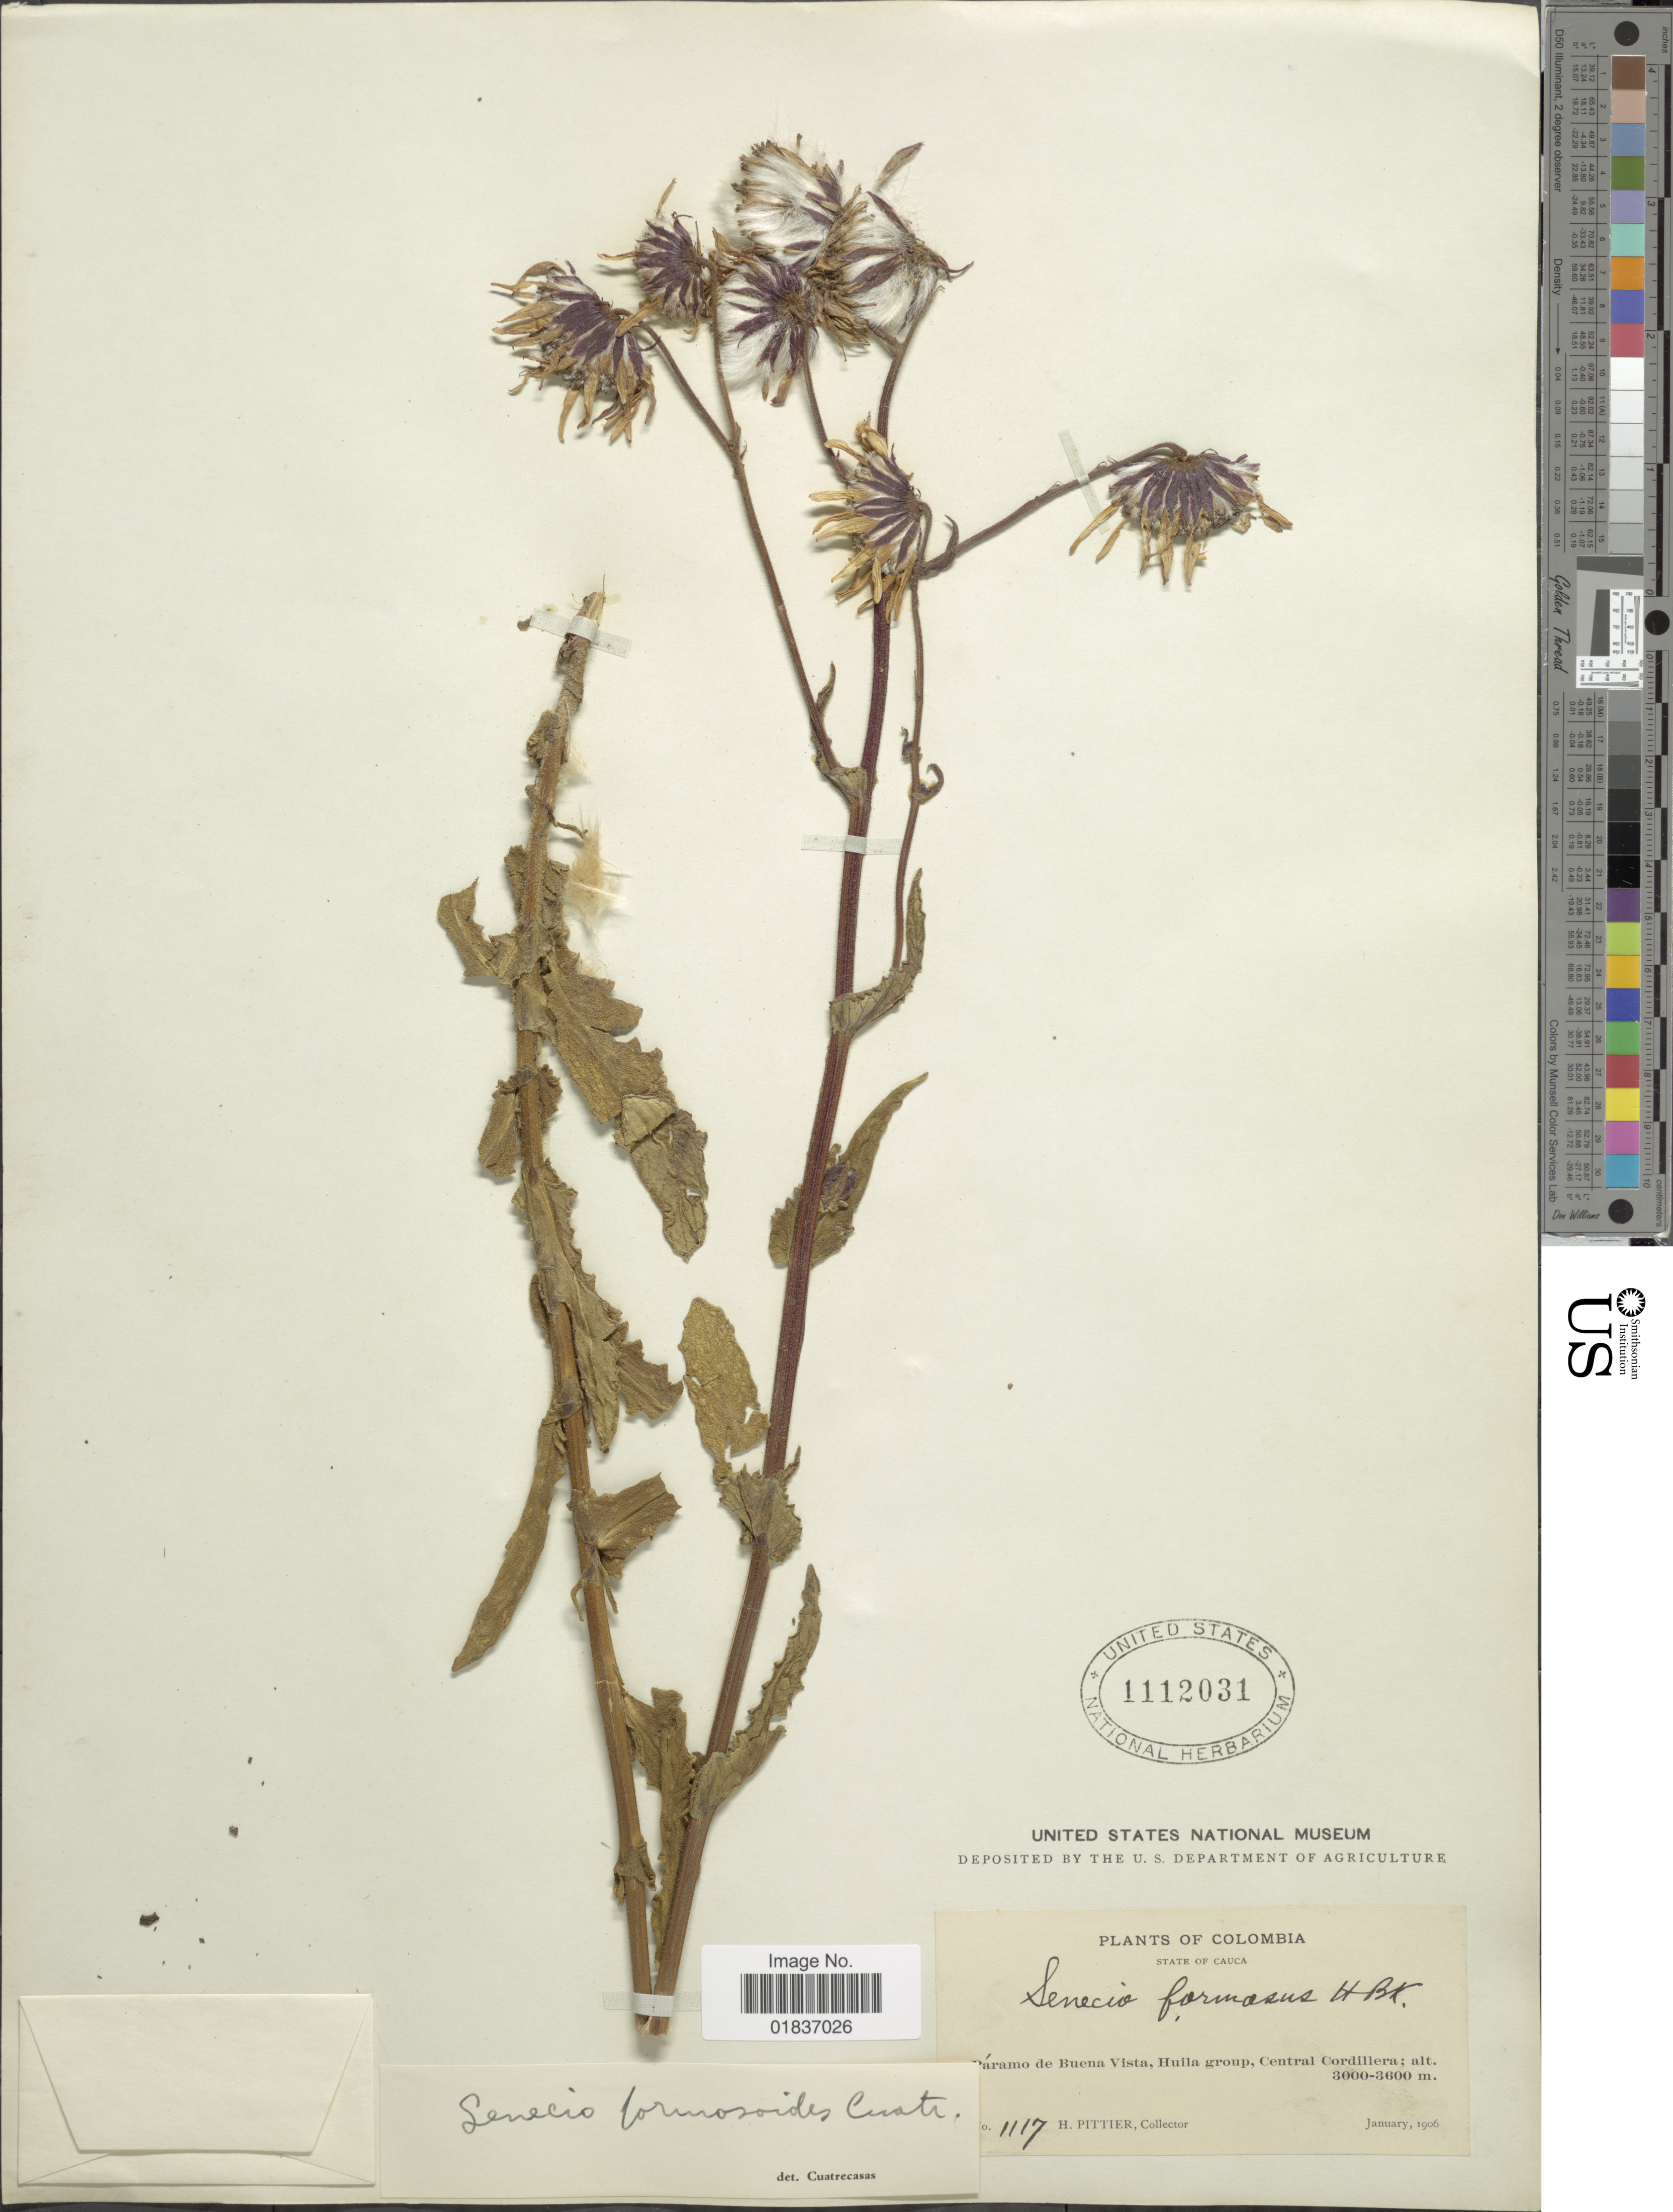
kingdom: Plantae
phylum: Tracheophyta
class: Magnoliopsida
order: Asterales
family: Asteraceae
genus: Senecio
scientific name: Senecio formosoides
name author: Cuatrec.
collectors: H. F. Pittier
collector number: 1117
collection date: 1906-01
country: Colombia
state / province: Cauca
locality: State of Cauca. Paramo de Buena Vista , Huila group, Central Cordillera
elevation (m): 3000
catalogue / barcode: US 1112031